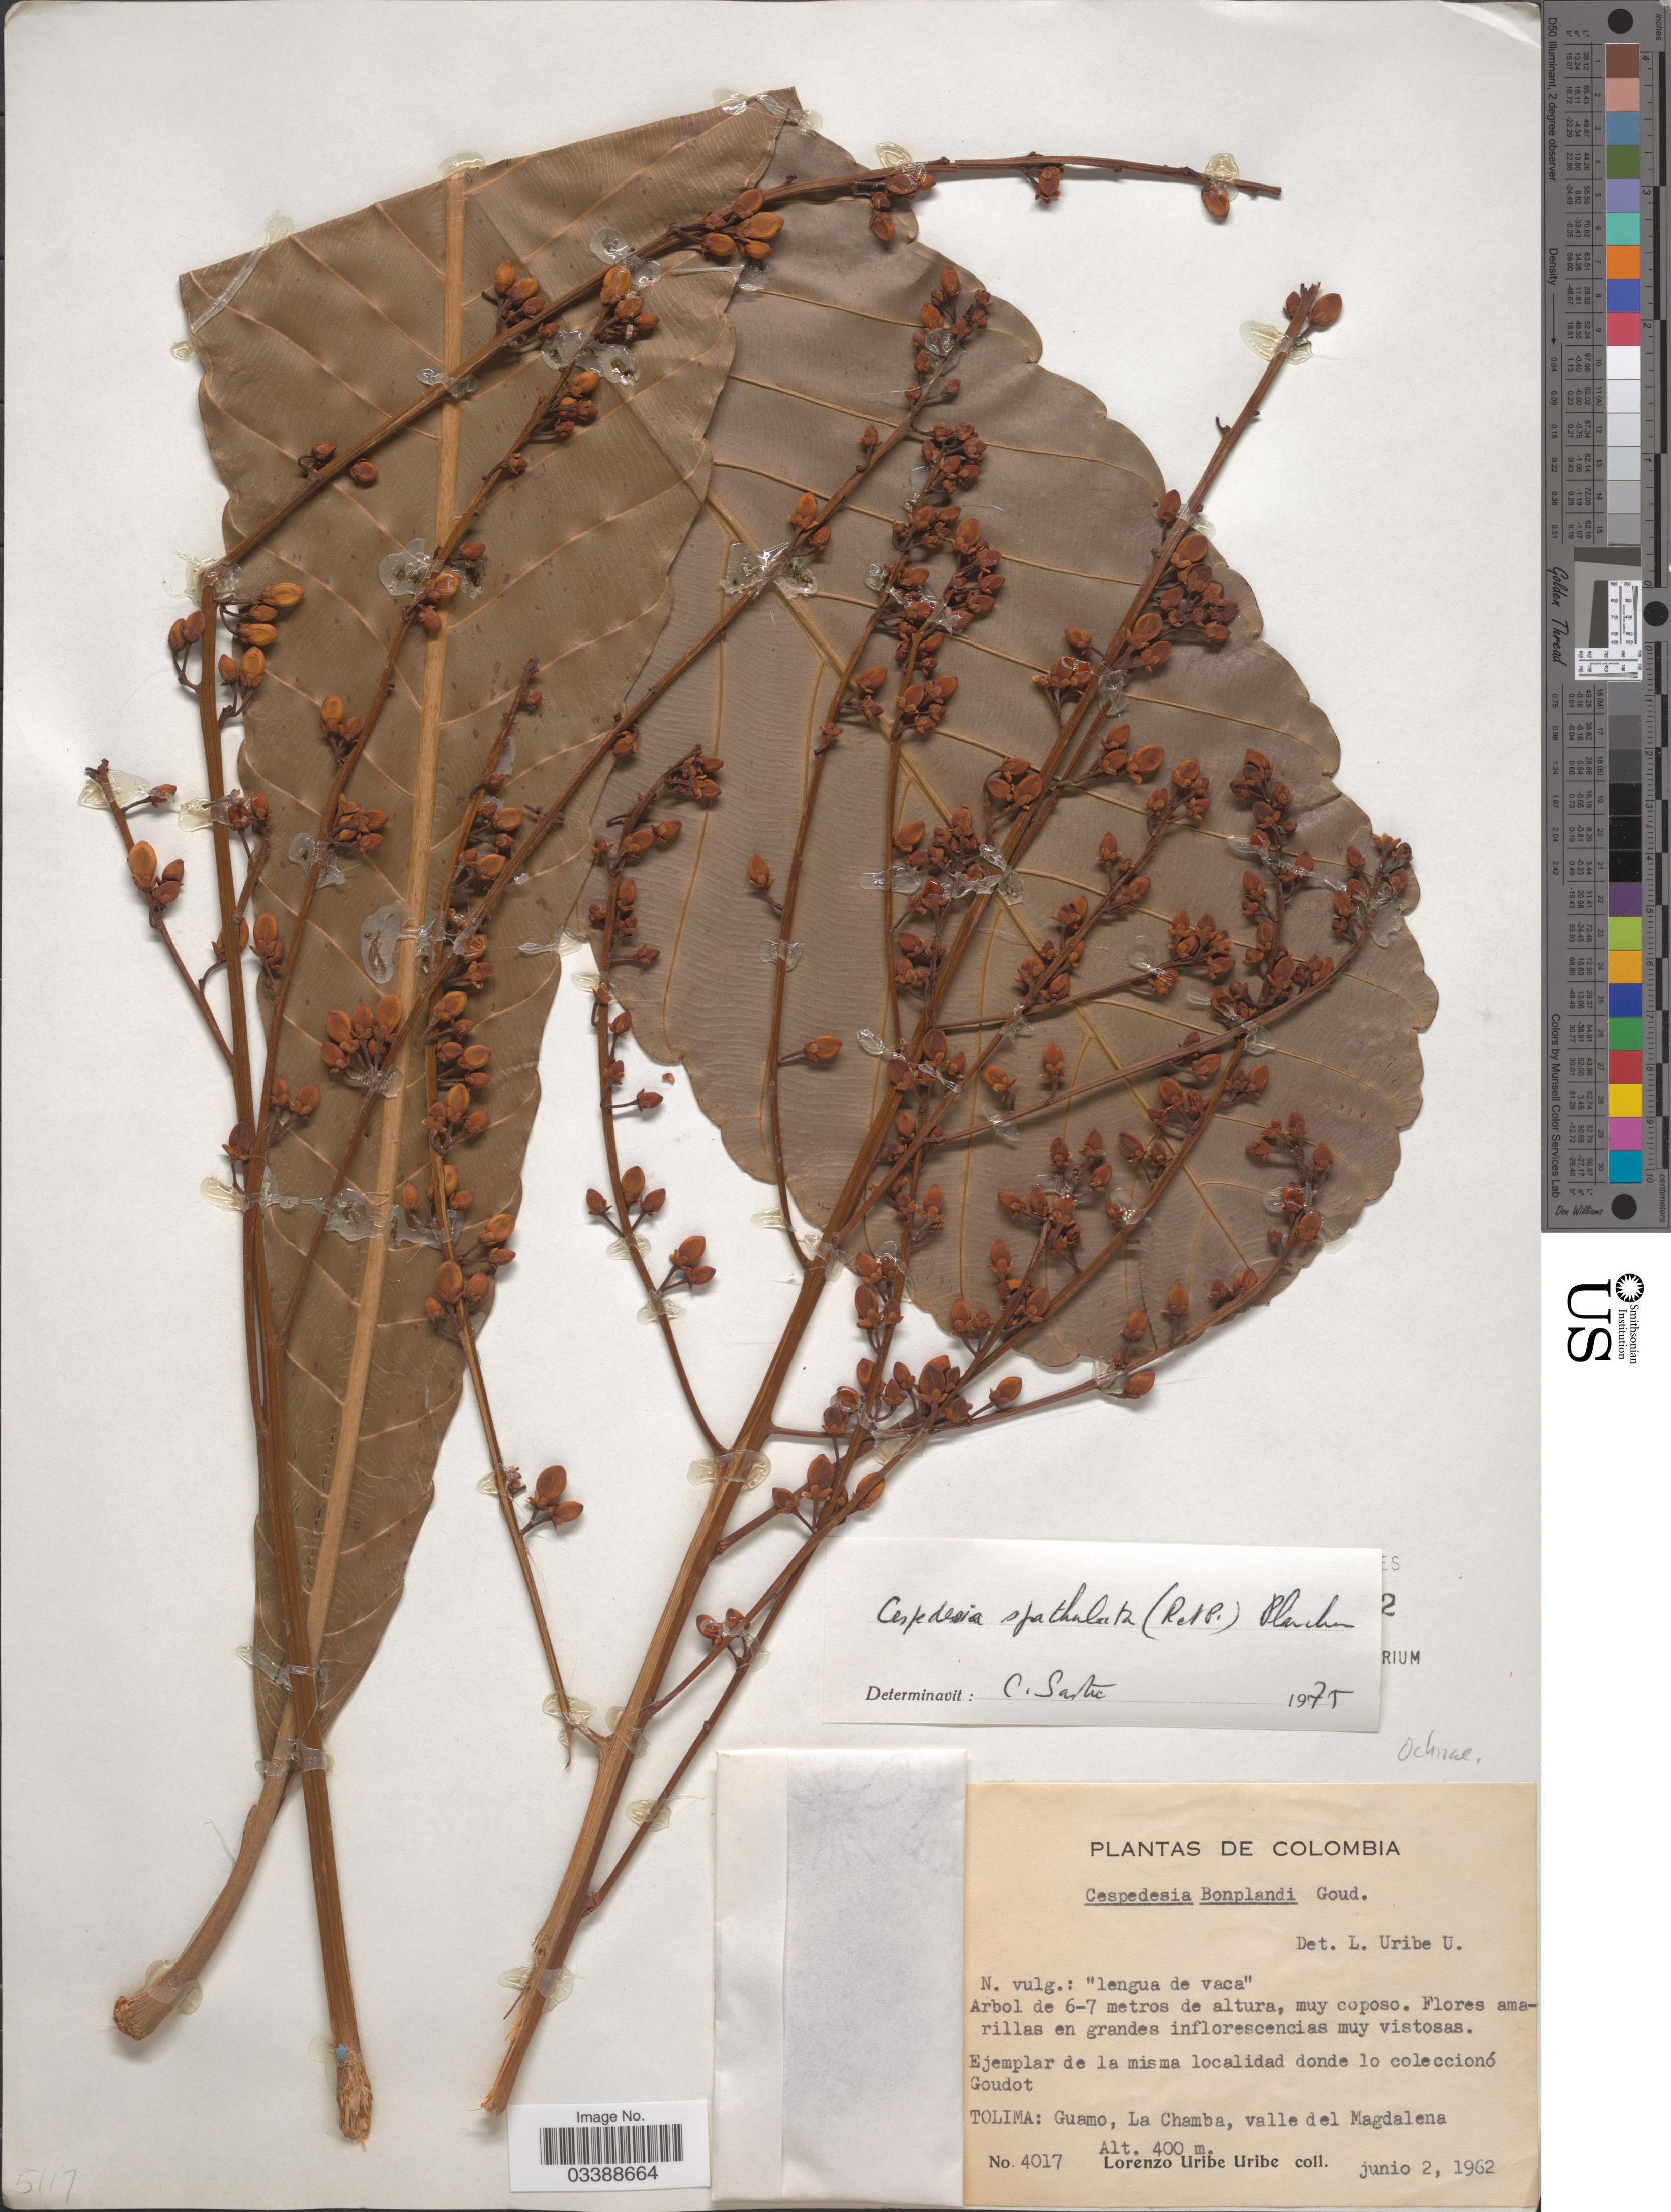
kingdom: Plantae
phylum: Tracheophyta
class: Magnoliopsida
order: Malpighiales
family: Ochnaceae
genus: Cespedesia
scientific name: Cespedesia spathulata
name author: (Ruiz & Pav.) Planch.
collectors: L. Uribe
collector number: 4017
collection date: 1962-06-02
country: Colombia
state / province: Tolima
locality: Guamo, La Chamba, valle del Magdalena.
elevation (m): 400